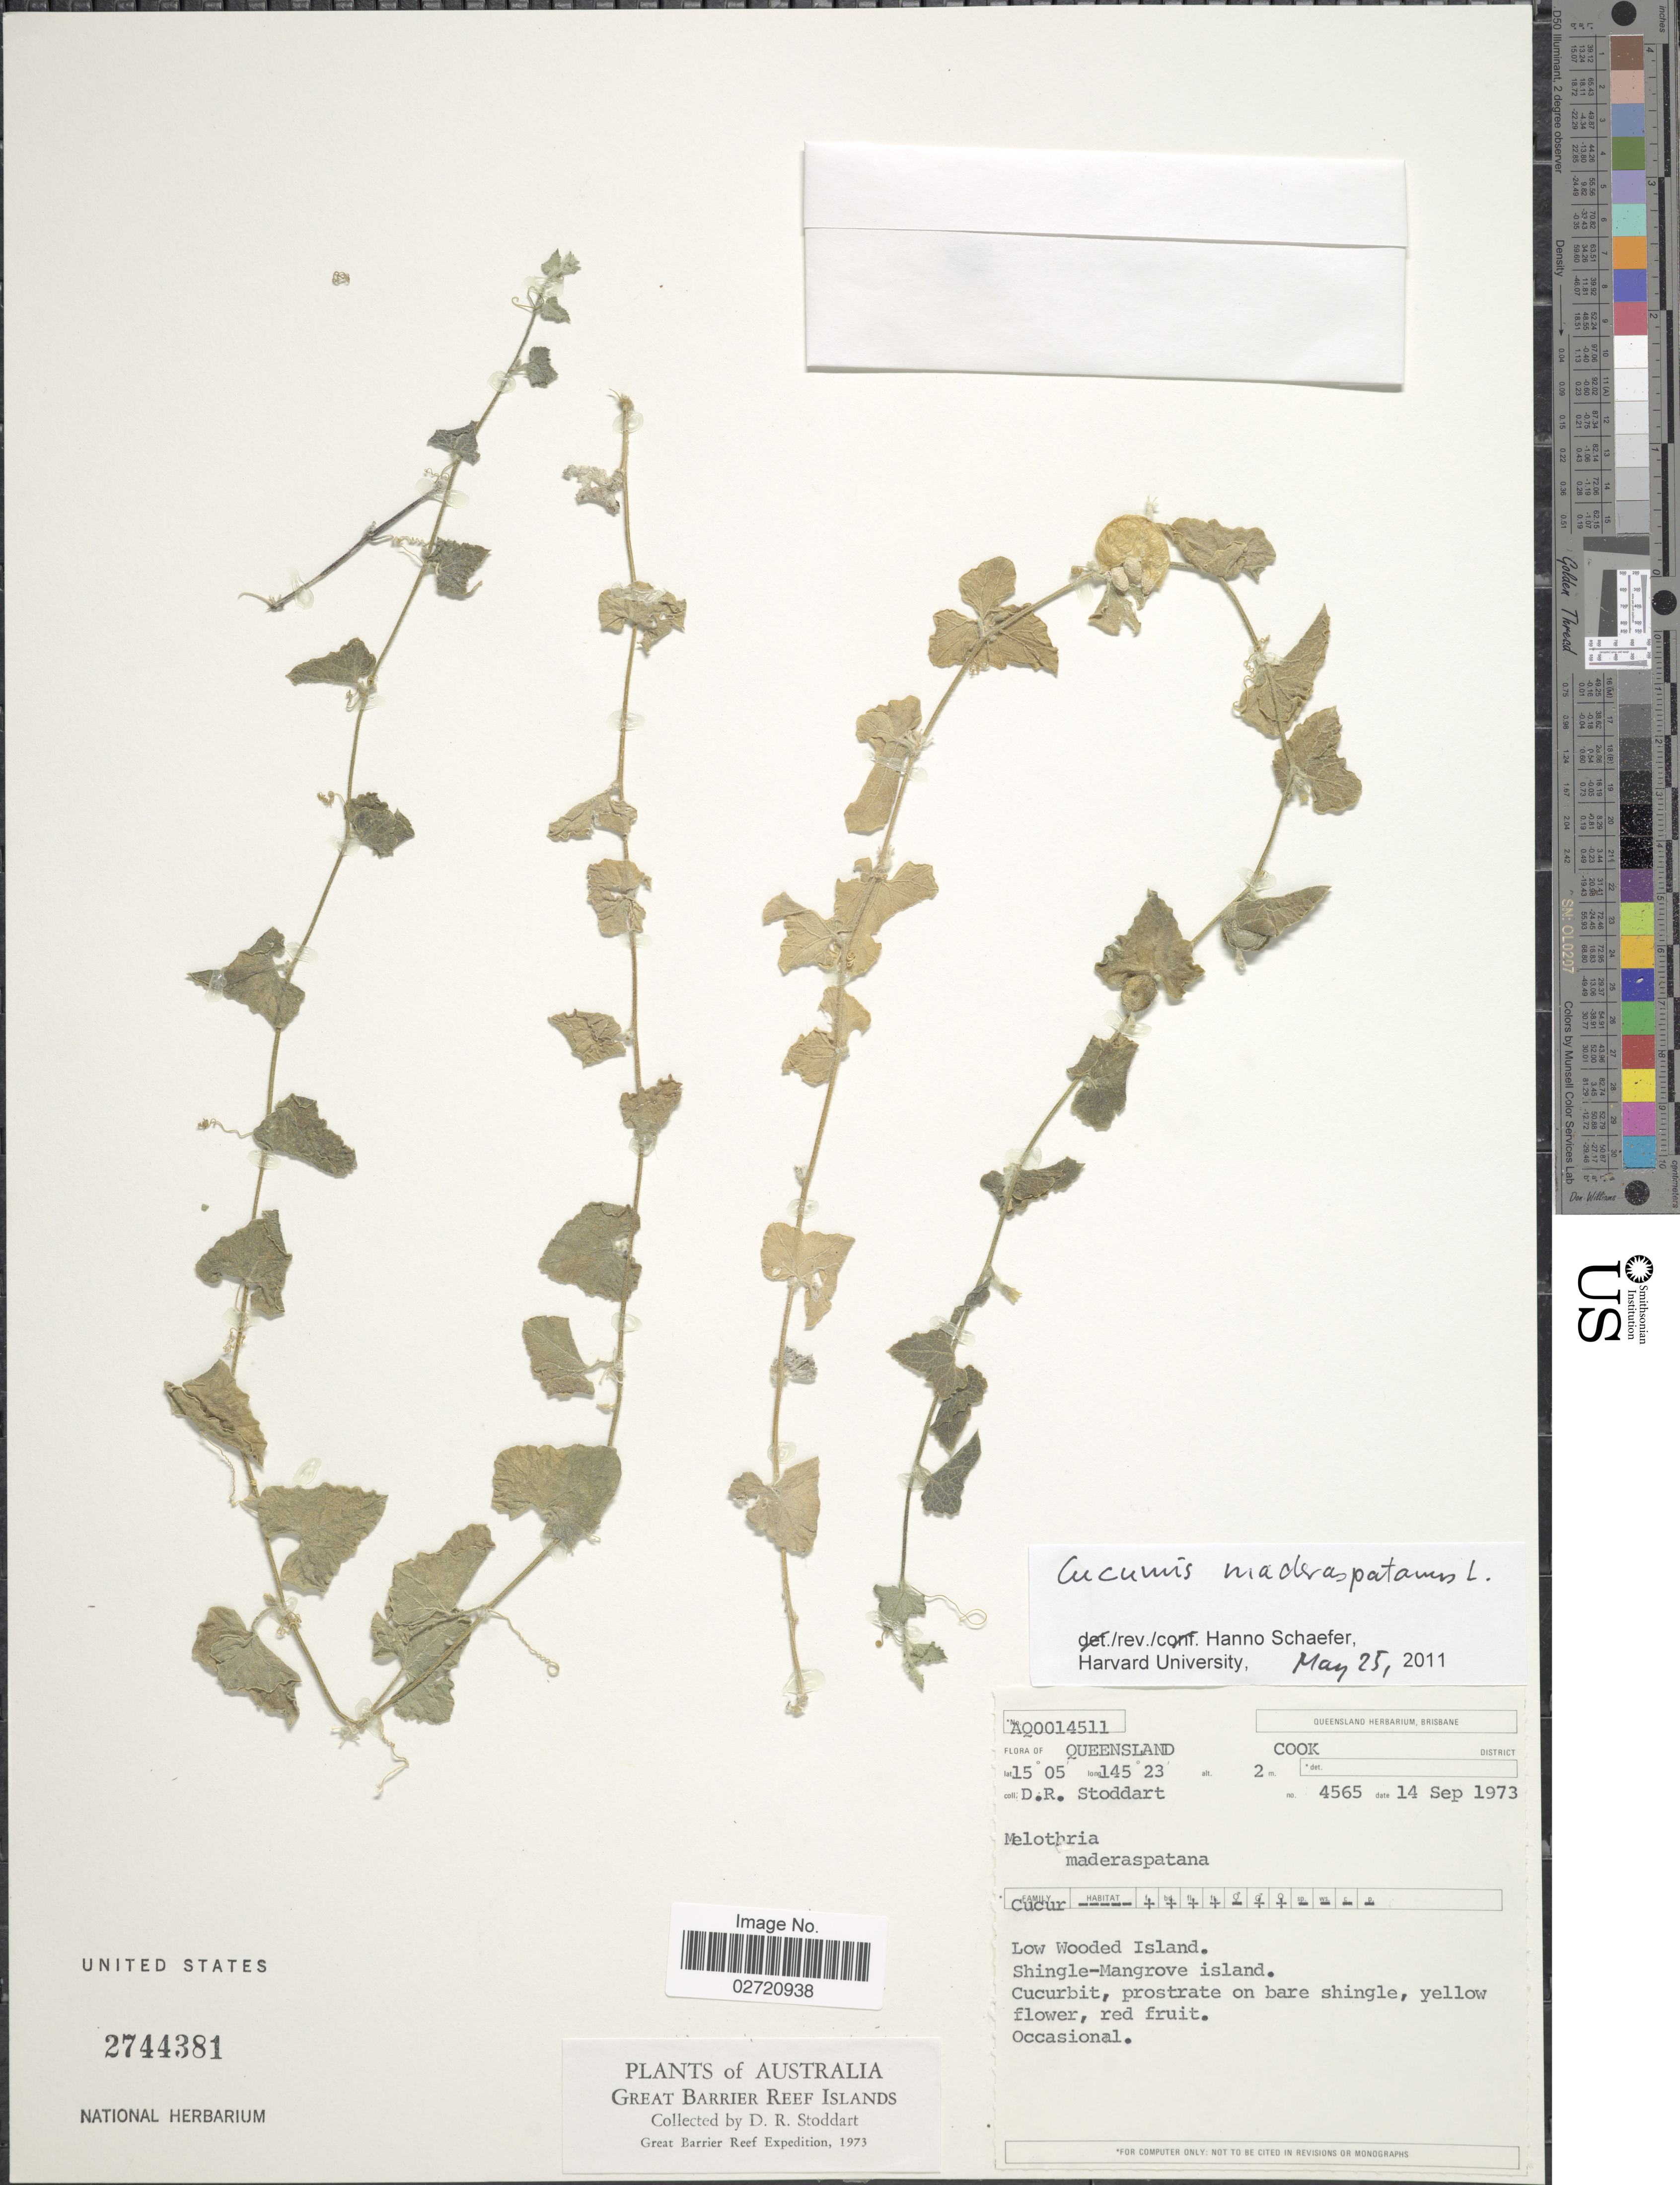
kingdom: Plantae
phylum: Tracheophyta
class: Magnoliopsida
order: Cucurbitales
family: Cucurbitaceae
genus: Cucumis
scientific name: Cucumis maderaspatanus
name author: L.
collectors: D. R. Stoddart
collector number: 4565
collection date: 1973-09-14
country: Australia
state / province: Queensland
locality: Cook District. Shingle-Mangove island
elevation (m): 2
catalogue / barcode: US 2744381